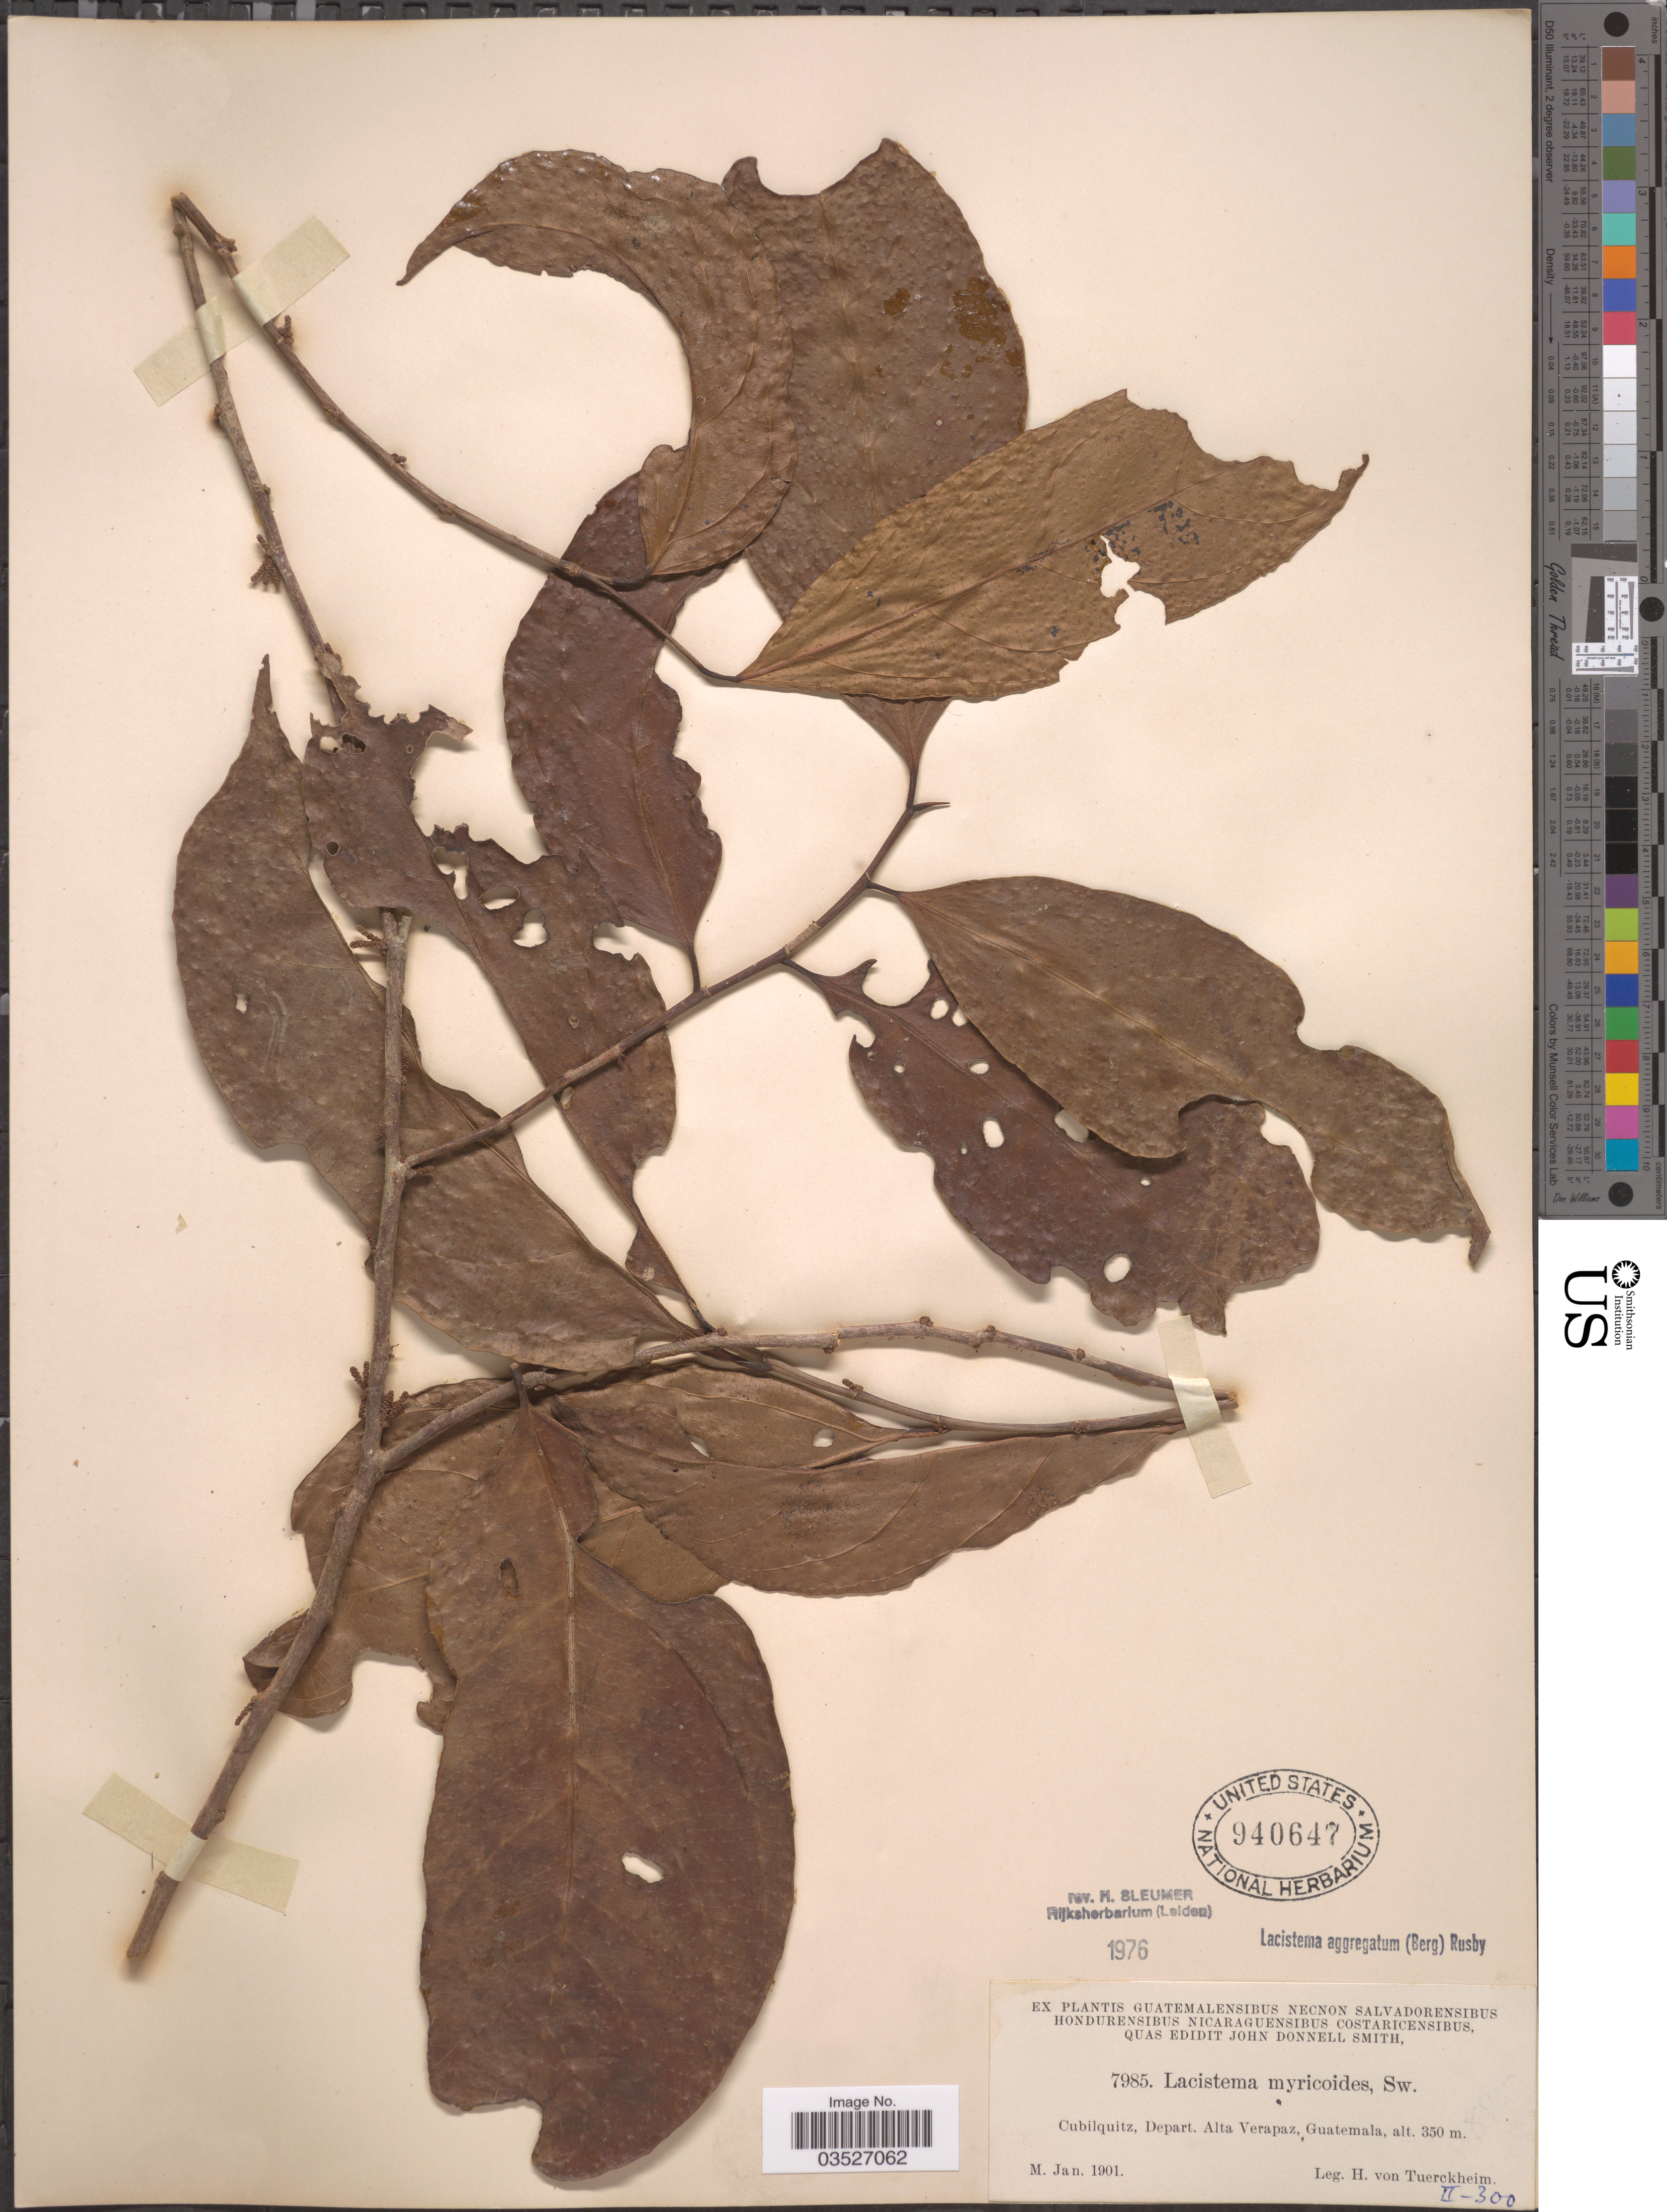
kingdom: Plantae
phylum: Tracheophyta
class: Magnoliopsida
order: Malpighiales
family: Lacistemataceae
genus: Lacistema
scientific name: Lacistema aggregatum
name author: (P.J. Bergius) Rusby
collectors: H. von Türckheim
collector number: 7985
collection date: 1901-01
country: Guatemala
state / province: Alta Verapaz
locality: Cubilquiz, Depart. Alta Verapaz.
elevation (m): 350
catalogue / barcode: US 940647